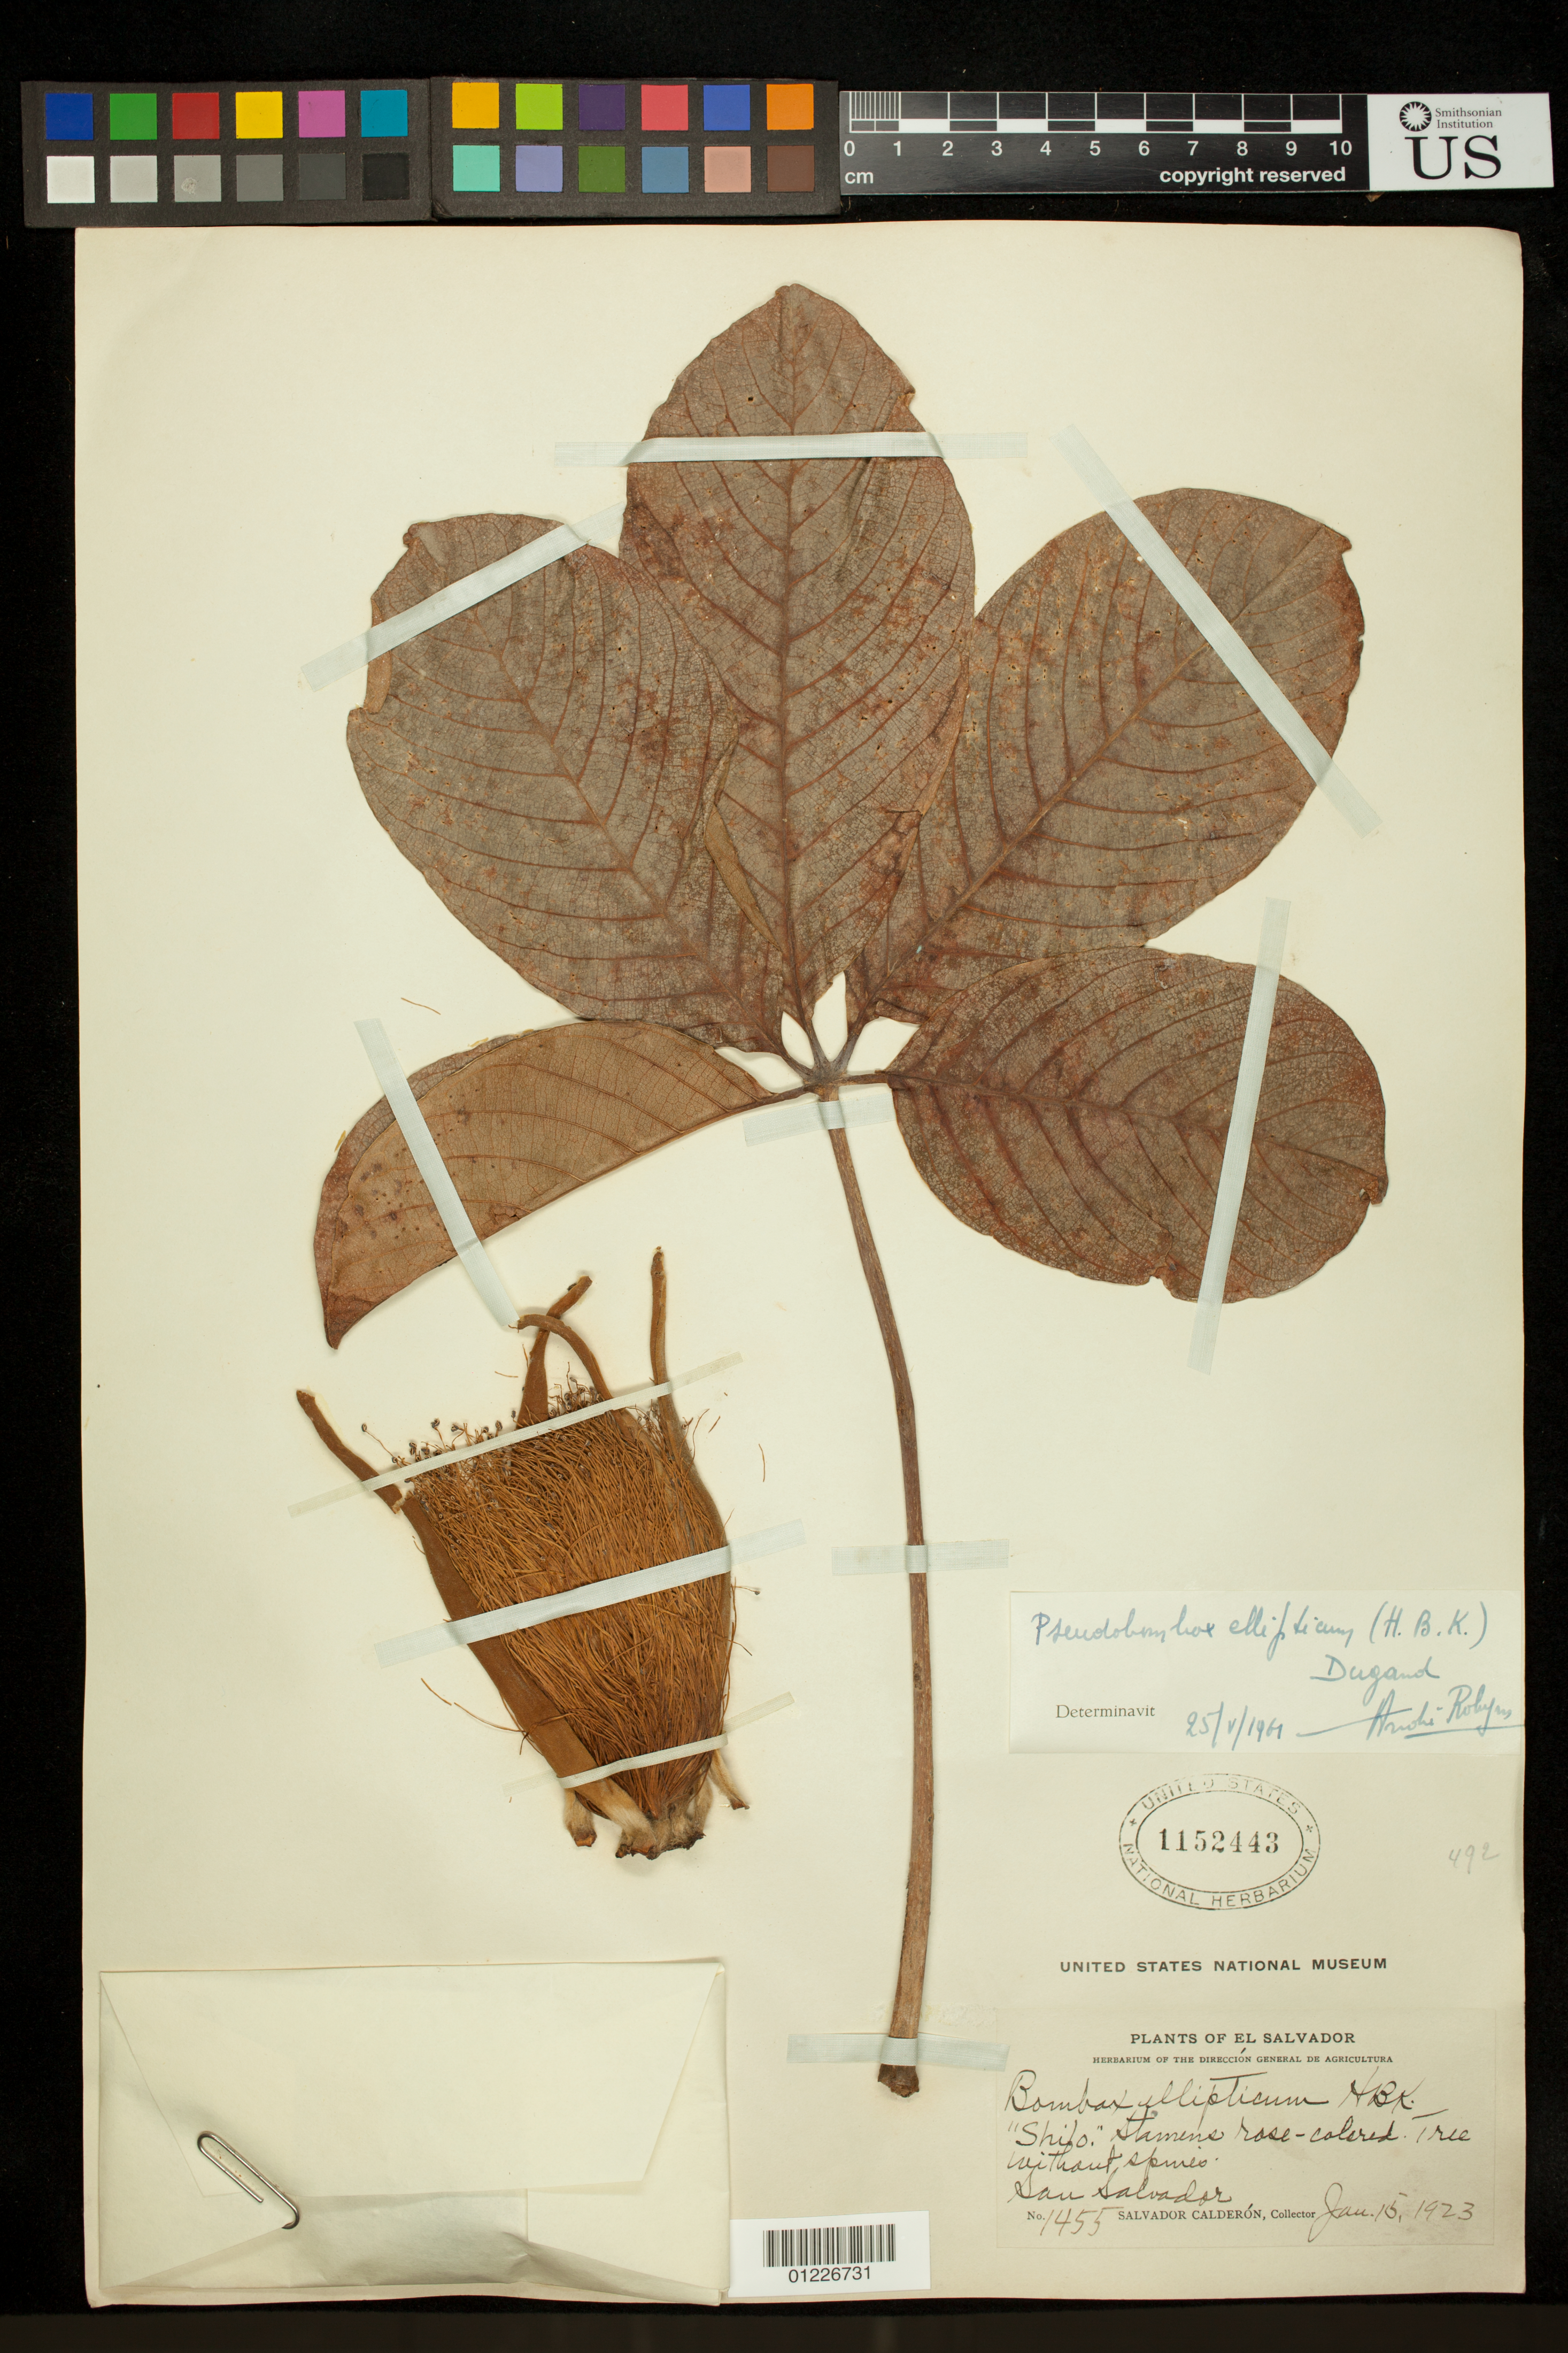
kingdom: Plantae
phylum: Tracheophyta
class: Magnoliopsida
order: Malvales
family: Malvaceae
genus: Pseudobombax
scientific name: Pseudobombax ellipticum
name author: (Kunth) Dugand G.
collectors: S. Calderón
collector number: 1455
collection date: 1923-01-15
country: El Salvador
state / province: San Salvador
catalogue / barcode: US 1152443